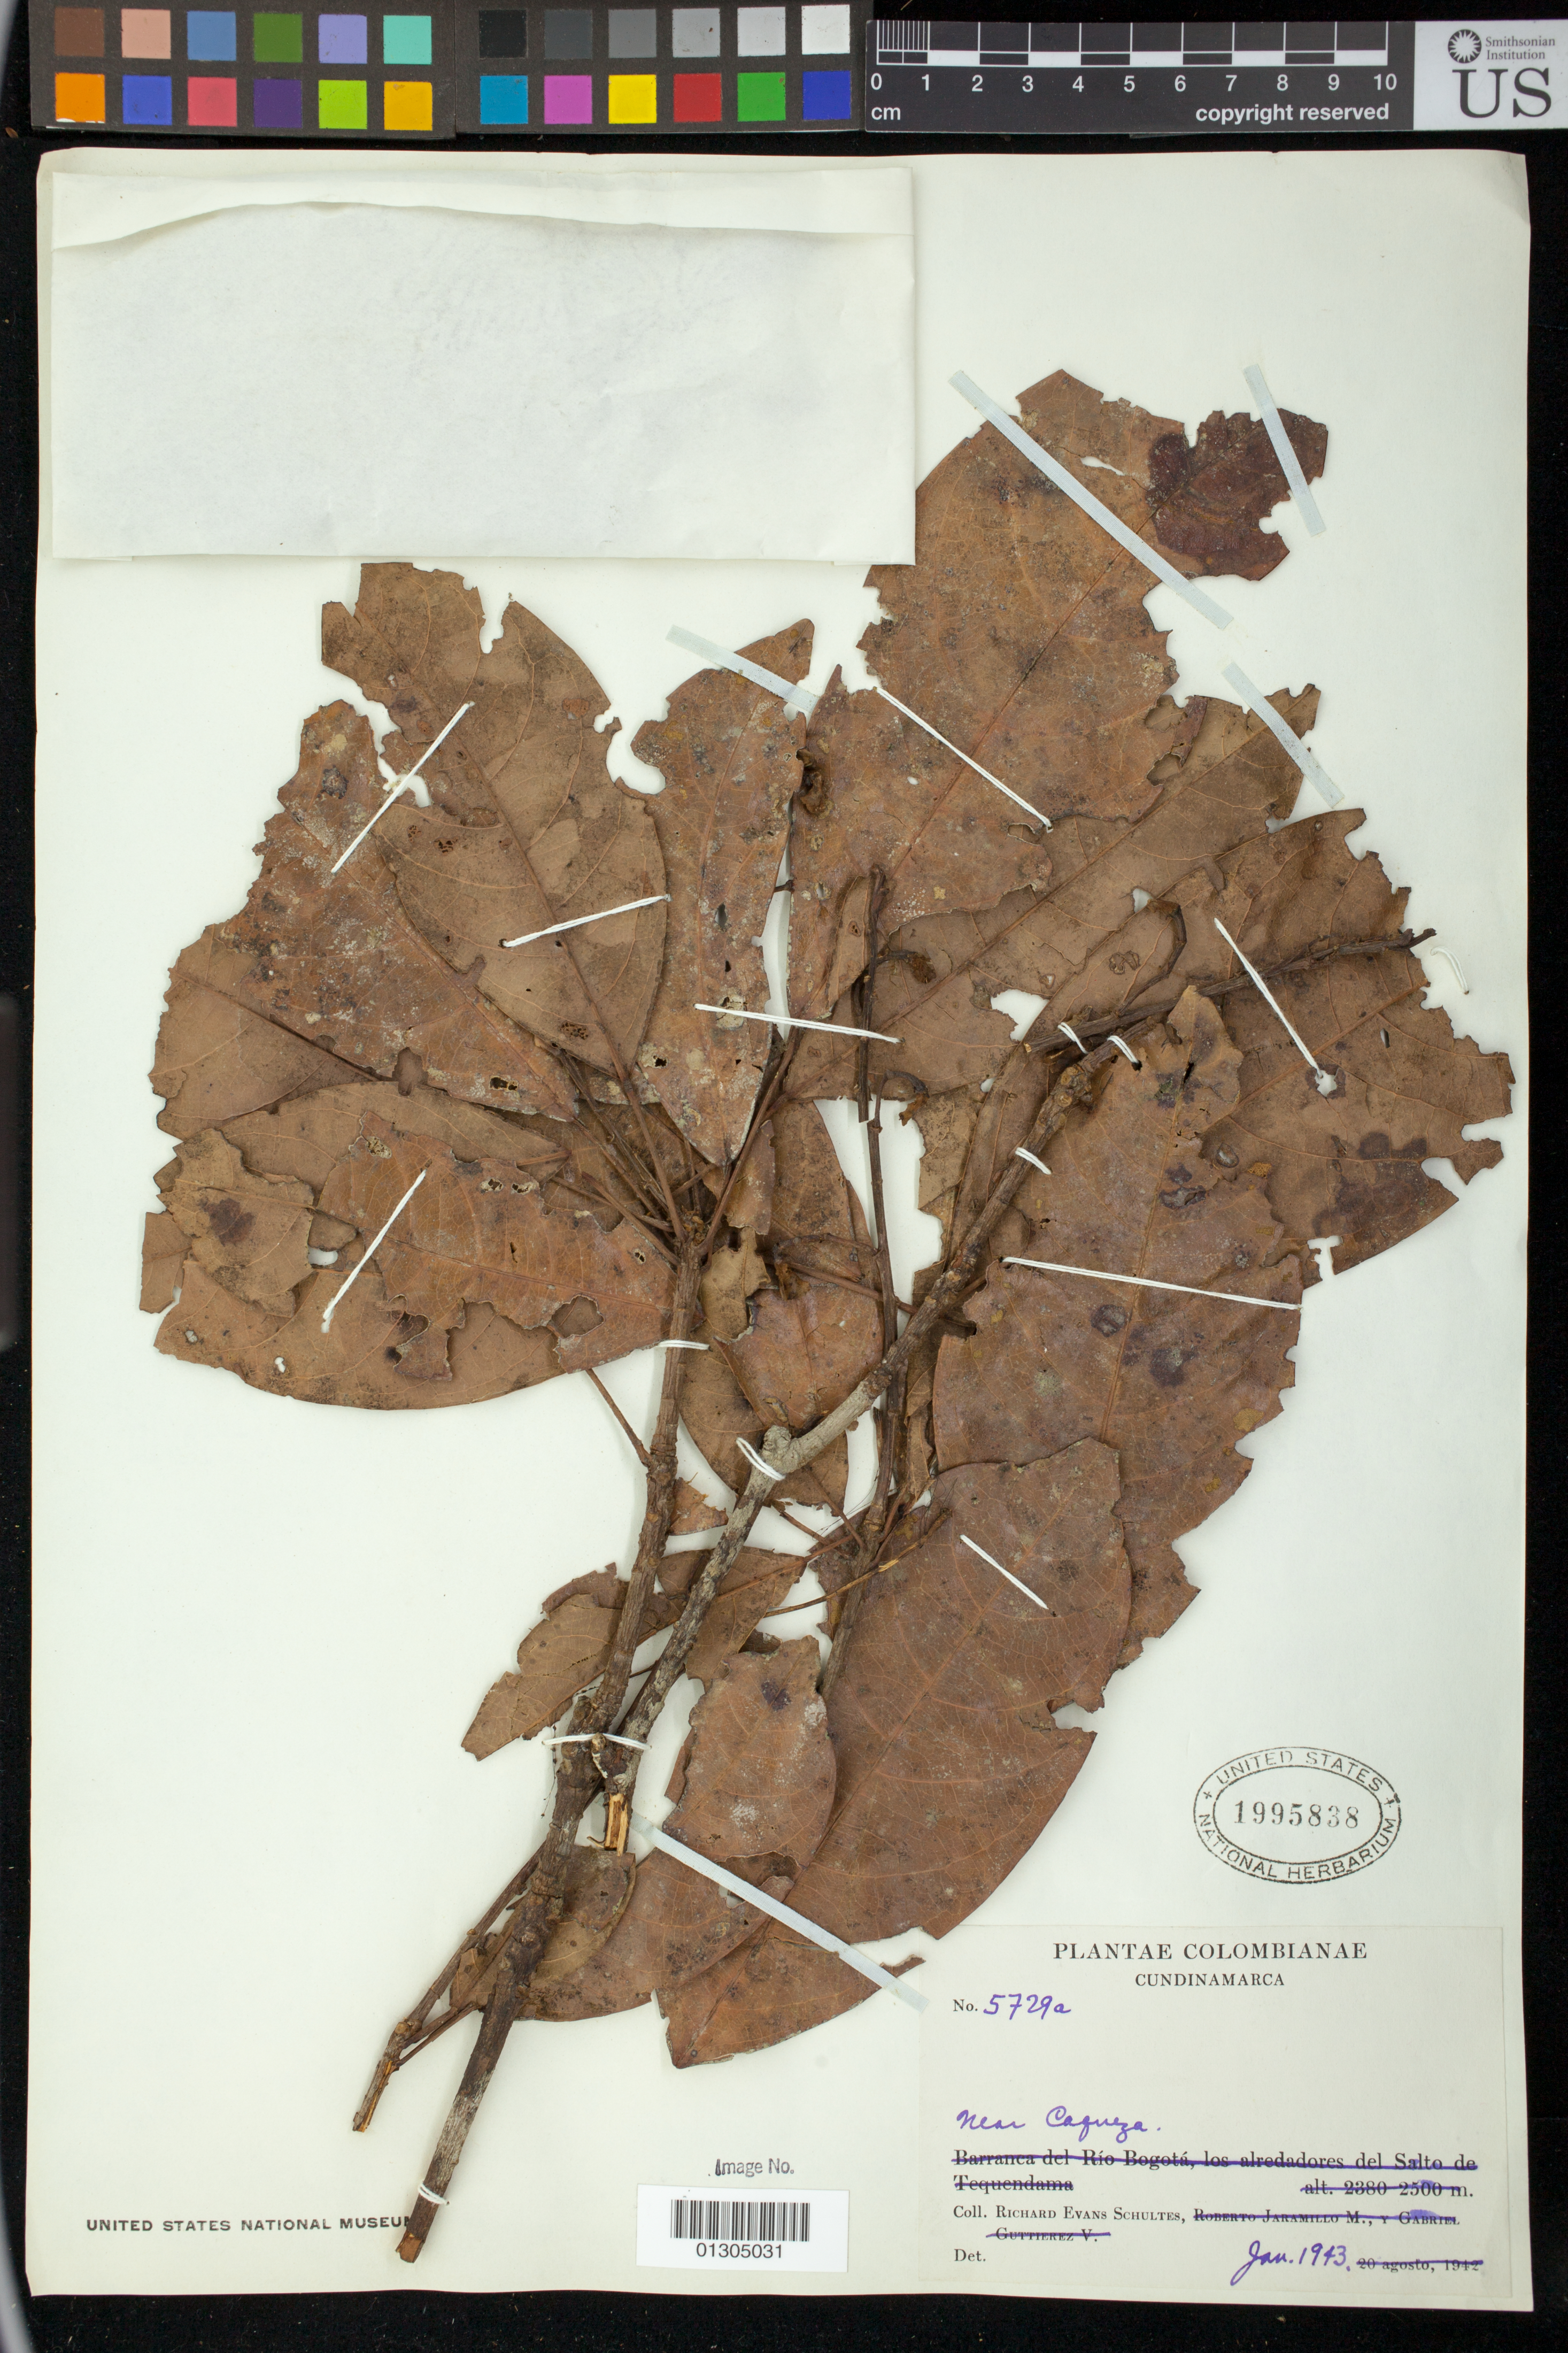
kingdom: Plantae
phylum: Tracheophyta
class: Magnoliopsida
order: Malpighiales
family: Euphorbiaceae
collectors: R. E. Schultes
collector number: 5729a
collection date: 1943-01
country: Colombia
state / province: Cundinamarca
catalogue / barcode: US 1995838